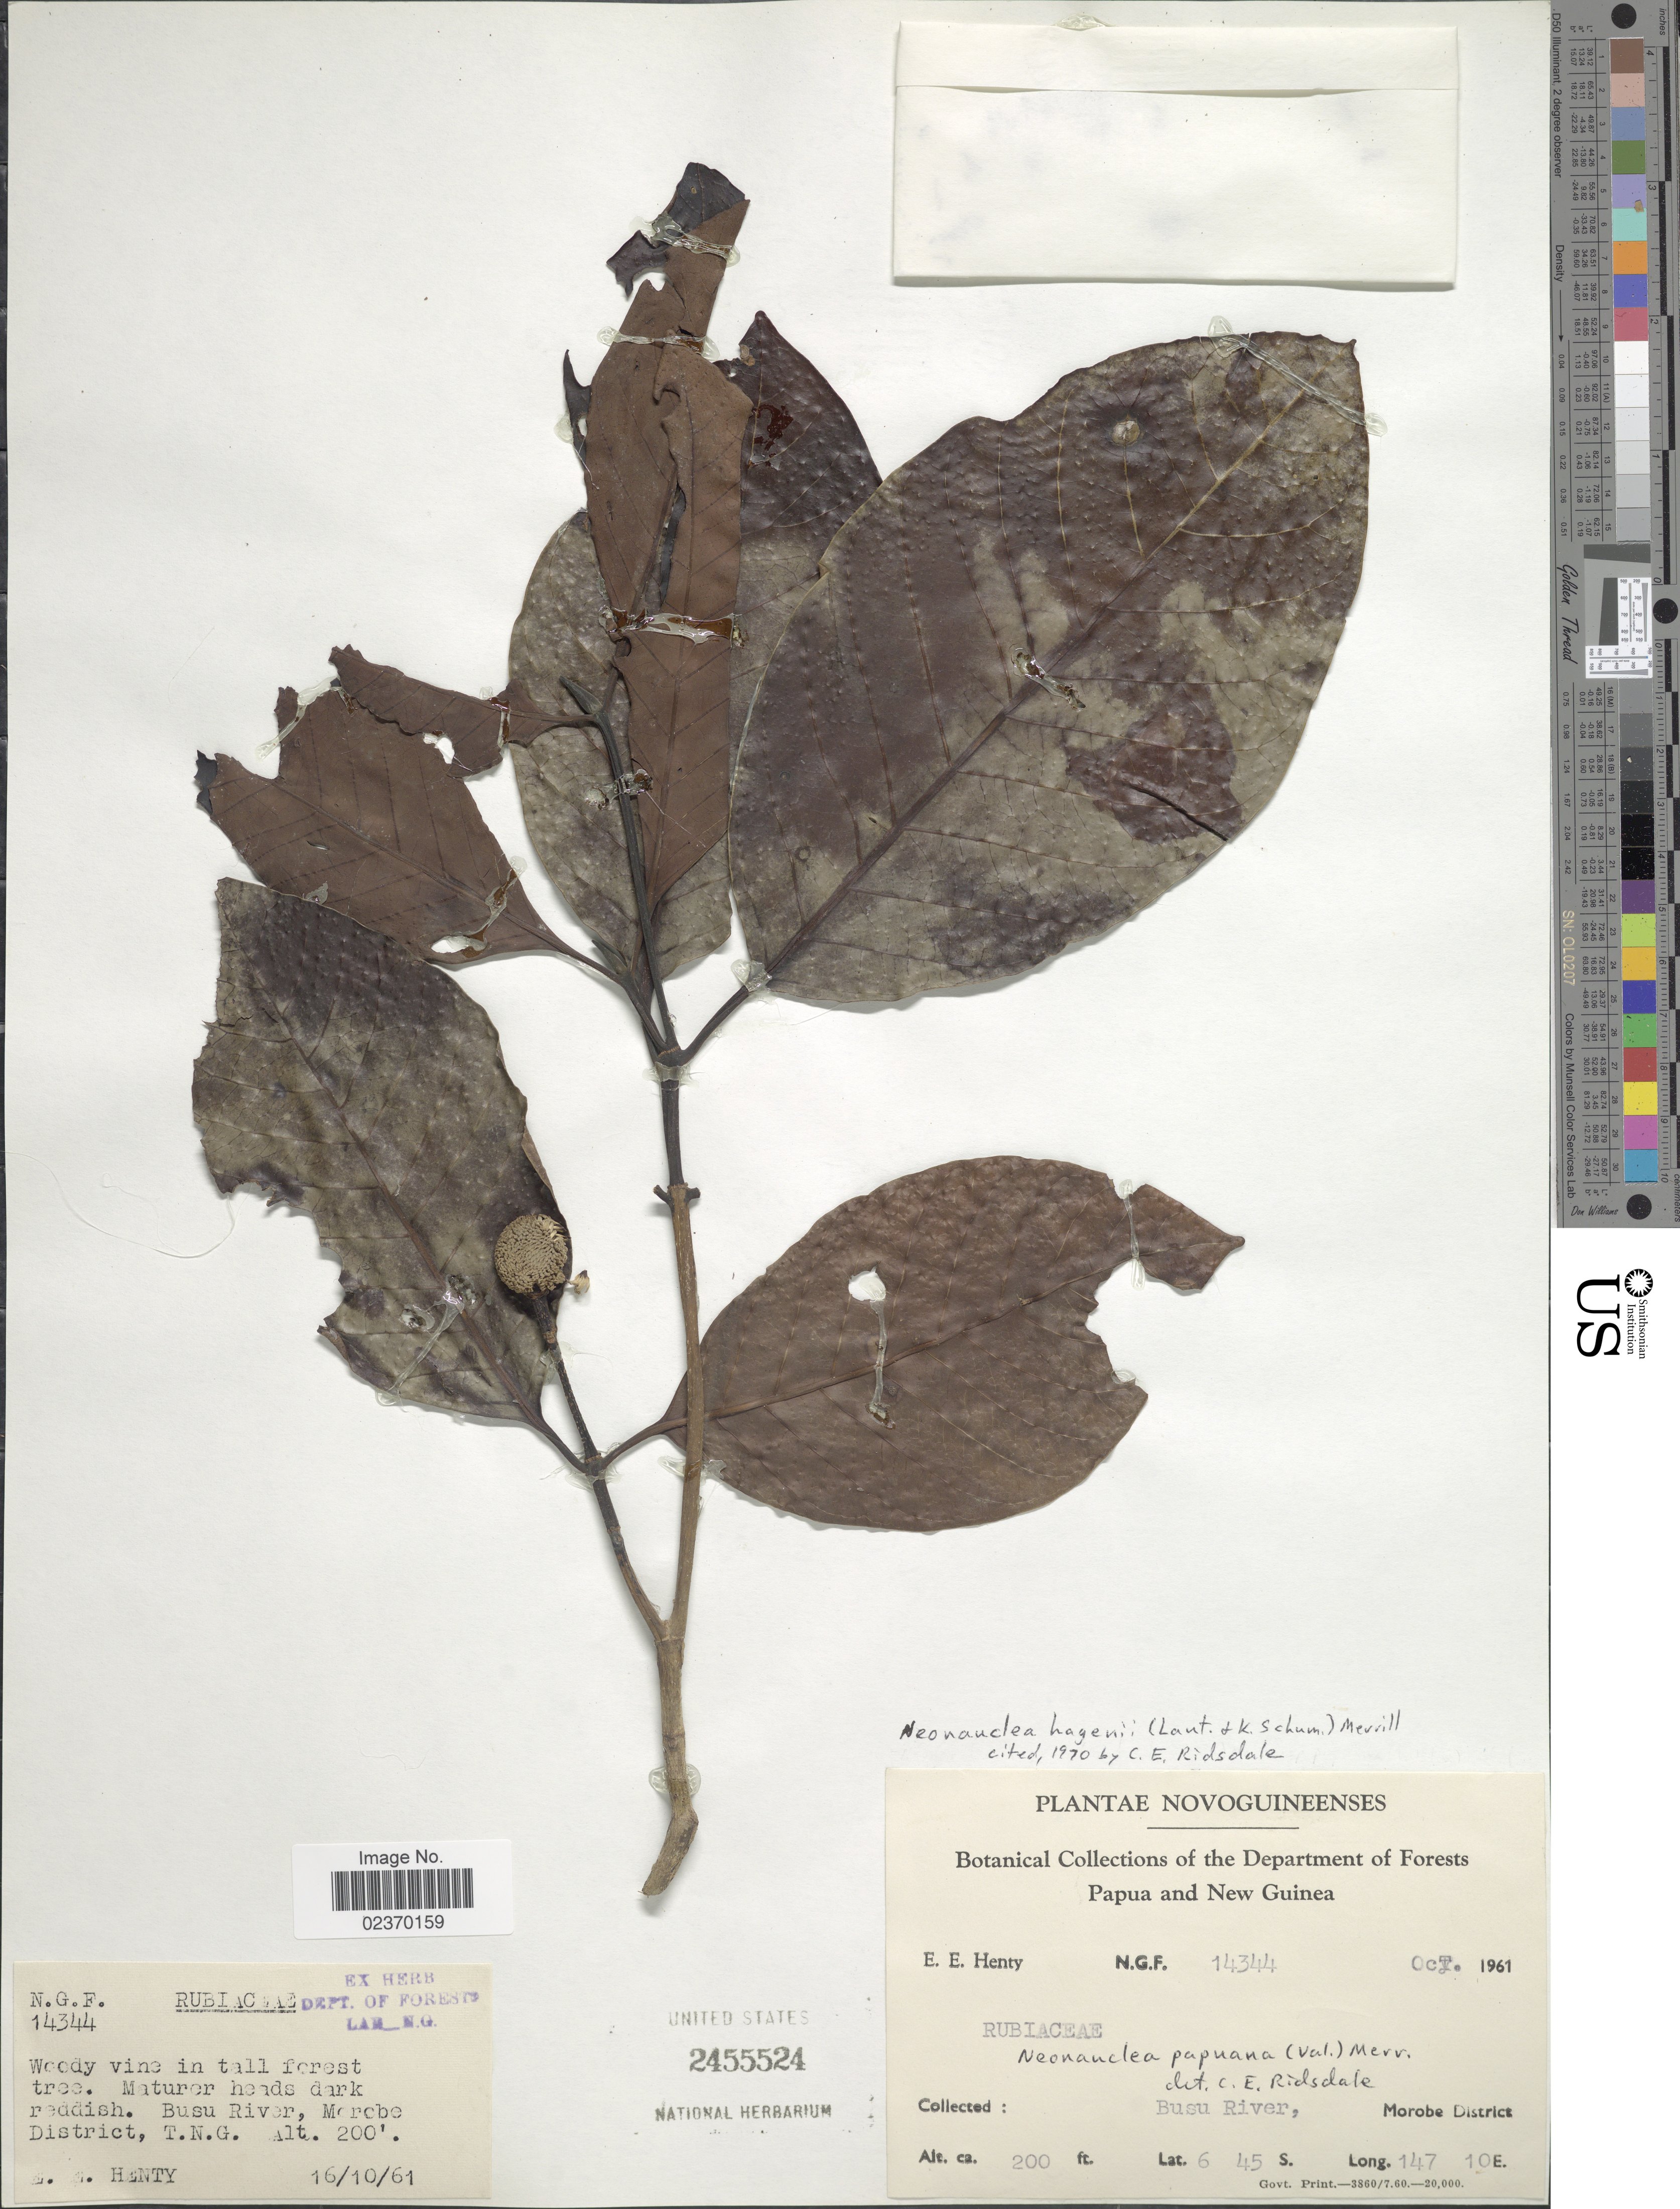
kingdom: Plantae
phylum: Tracheophyta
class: Magnoliopsida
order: Gentianales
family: Rubiaceae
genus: Neonauclea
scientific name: Neonauclea hagenii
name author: (Lauterb. & K. Schum.) Merr.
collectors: E. Henty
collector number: N.G.F. 14344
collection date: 1961-10-16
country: Papua New Guinea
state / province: Morobe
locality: Busu River, Morobe District, T.N.G. , Novoguineenses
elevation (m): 61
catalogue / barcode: US 2455524